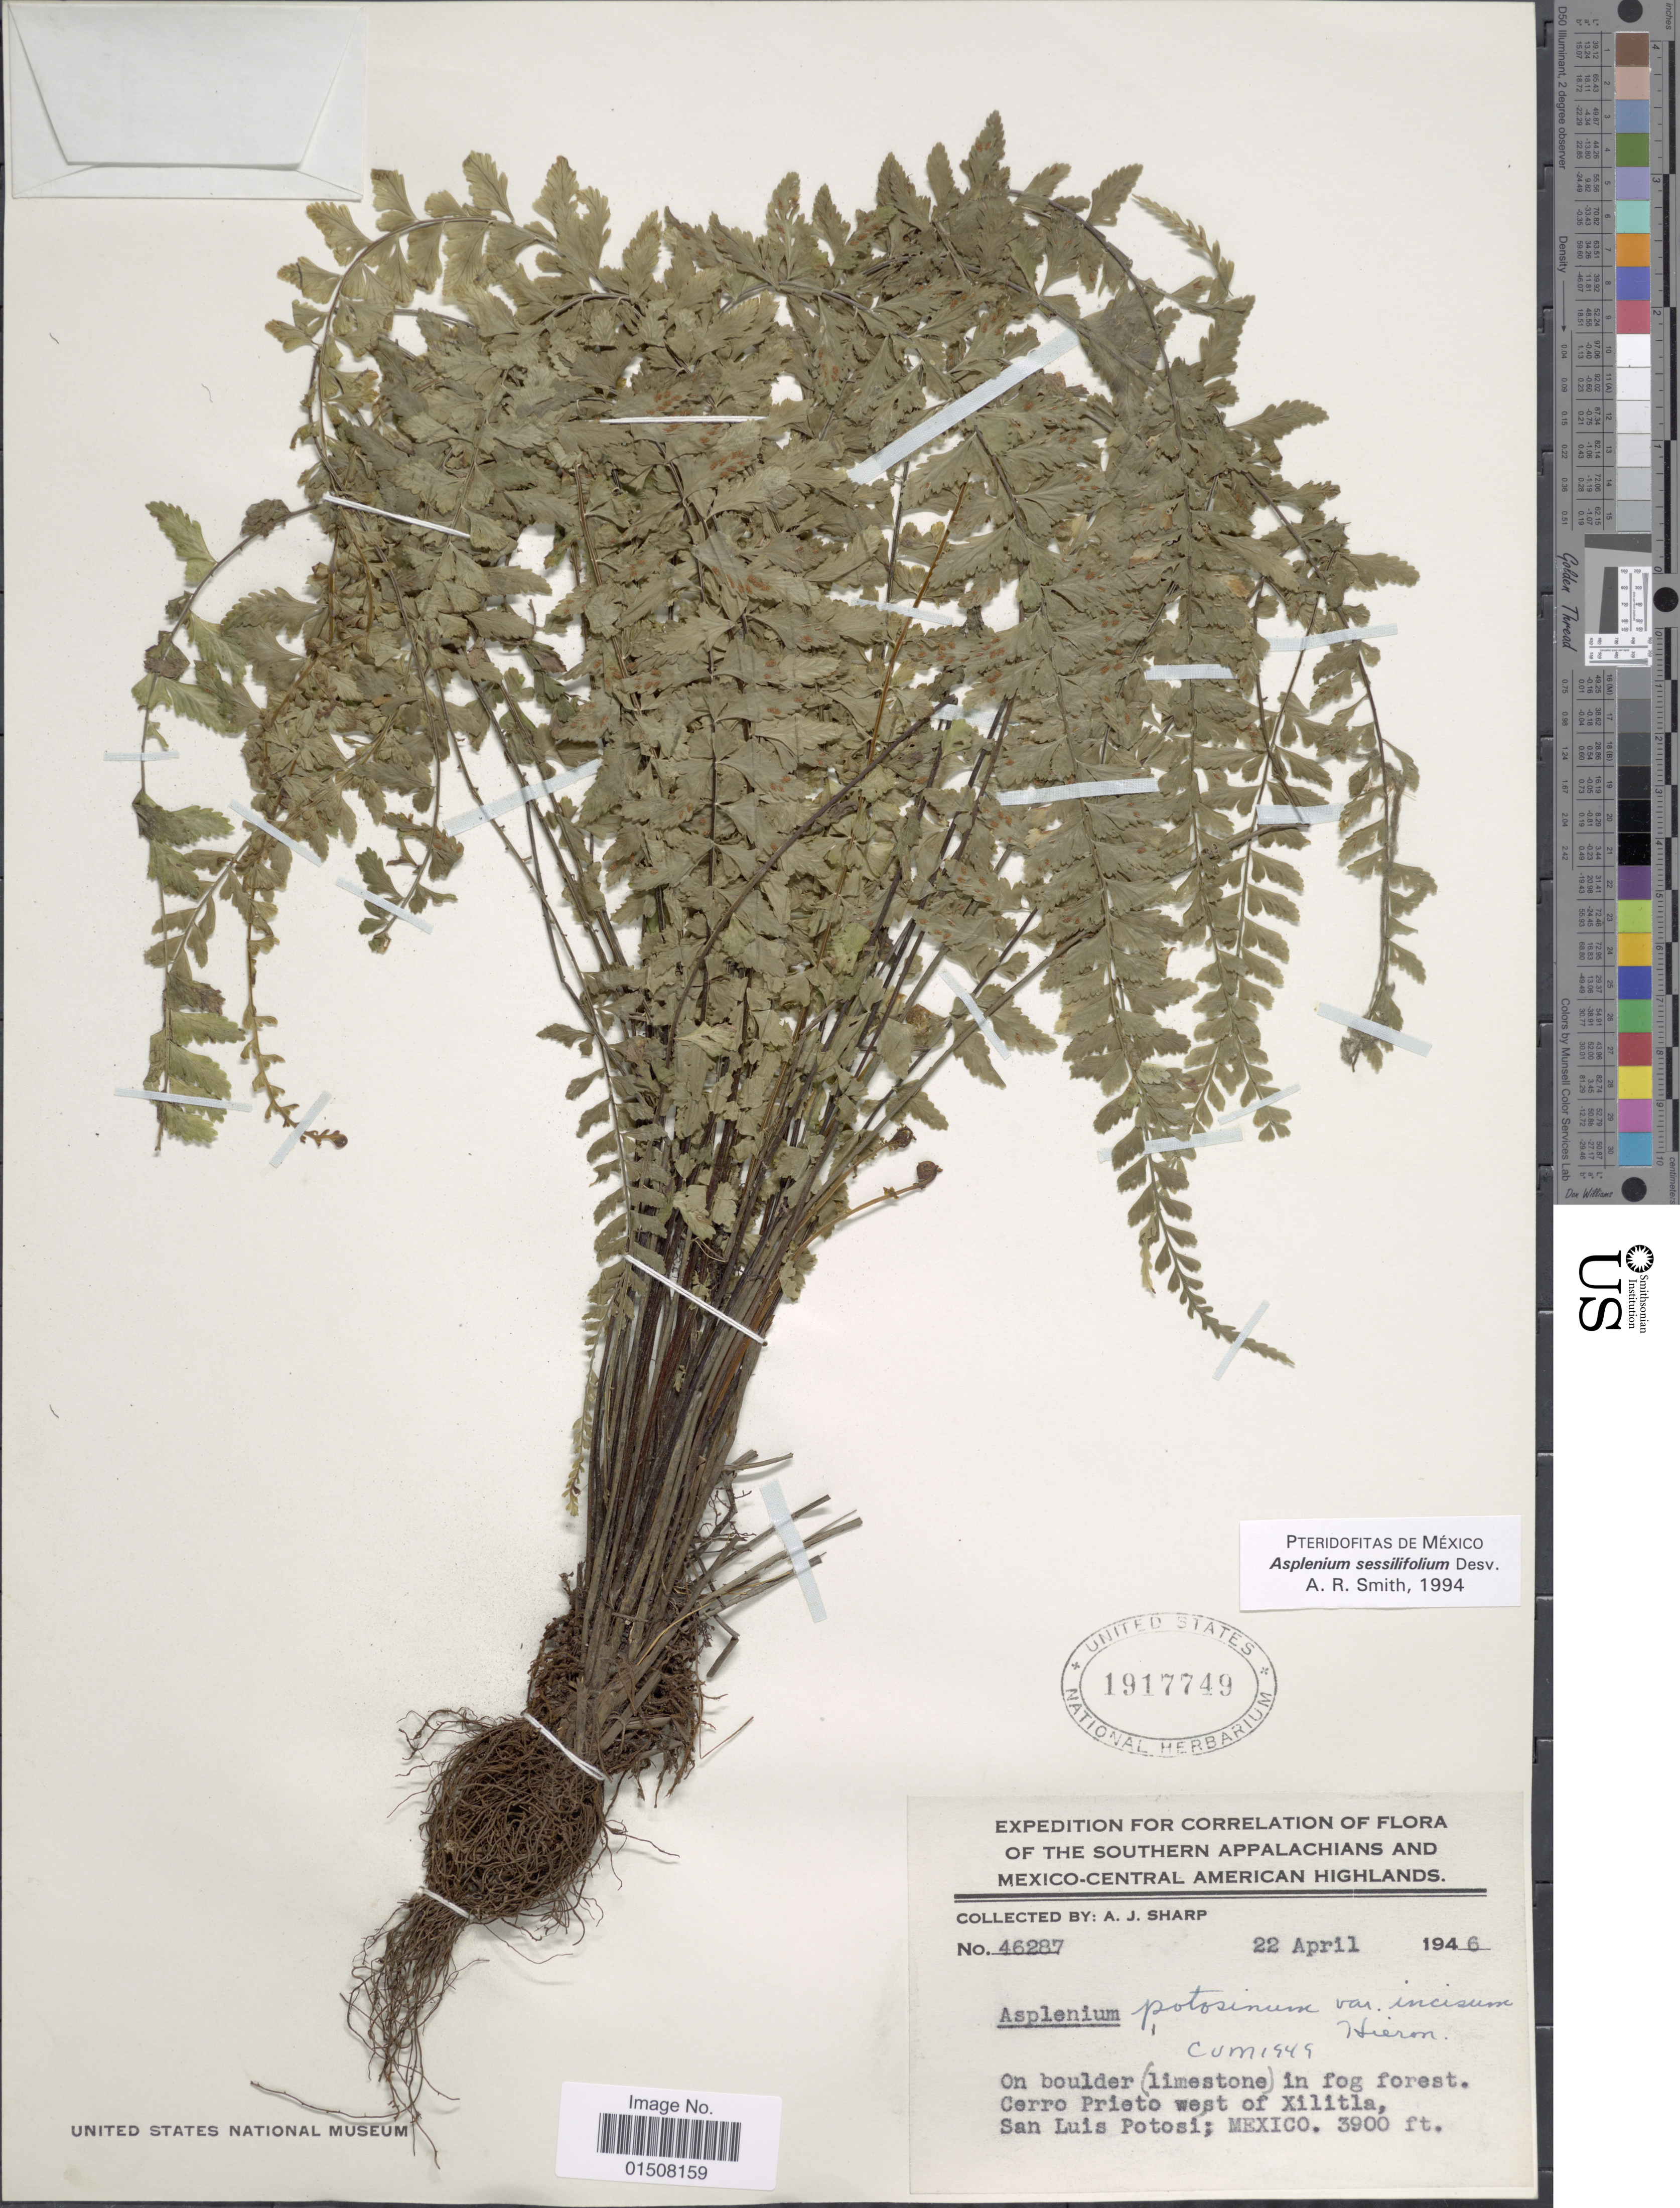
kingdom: Plantae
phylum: Tracheophyta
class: Polypodiopsida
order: Polypodiales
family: Aspleniaceae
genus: Asplenium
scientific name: Asplenium sessilifolium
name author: Desv.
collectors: A. J. Sharp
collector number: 46287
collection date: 1946-01-22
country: Mexico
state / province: San Luis Potosí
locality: Expitdition for correlation of flora of the southern appalachians and Mexico-Central American Highlands, on boulder (limestone) in fog forest Cerro Prieto west of Xilitla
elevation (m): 1189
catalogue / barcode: US 1917749